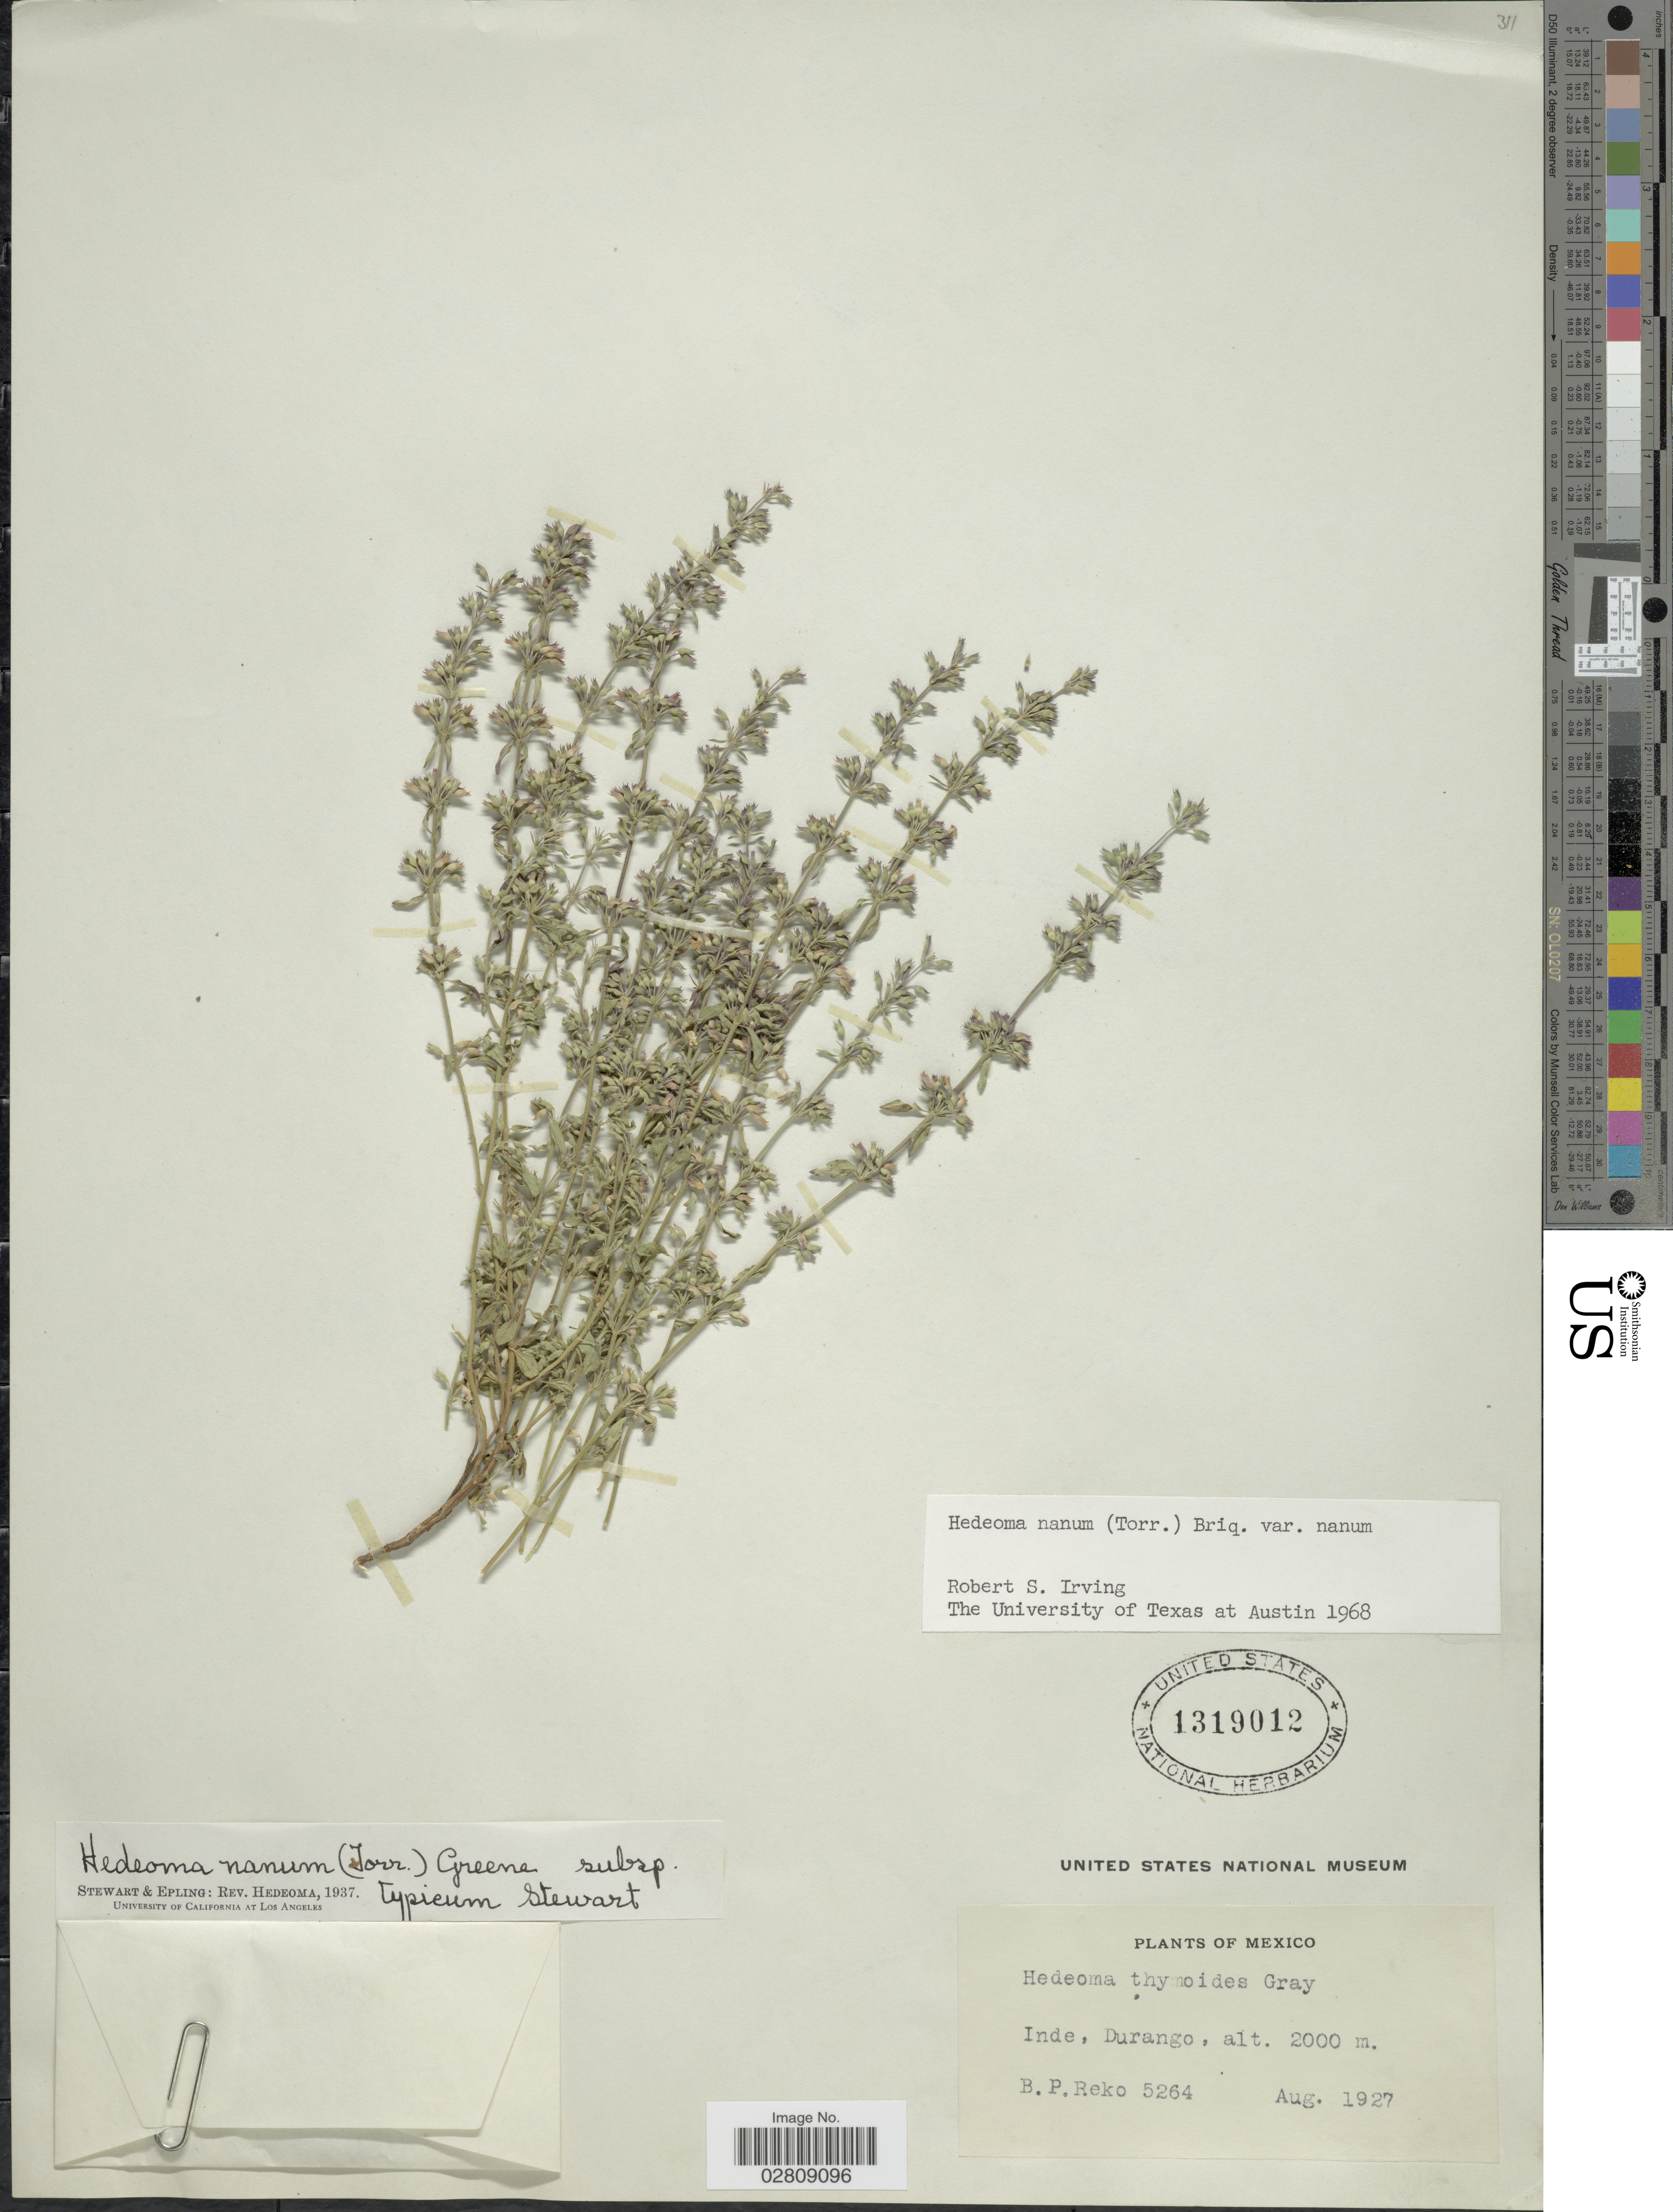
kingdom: Plantae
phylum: Tracheophyta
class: Magnoliopsida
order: Lamiales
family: Lamiaceae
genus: Hedeoma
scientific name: Hedeoma nana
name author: (Torr.) Briq.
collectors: B. P. Reko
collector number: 5264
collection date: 1927-08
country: Mexico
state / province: Durango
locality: Inde.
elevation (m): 2000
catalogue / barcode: US 1319012